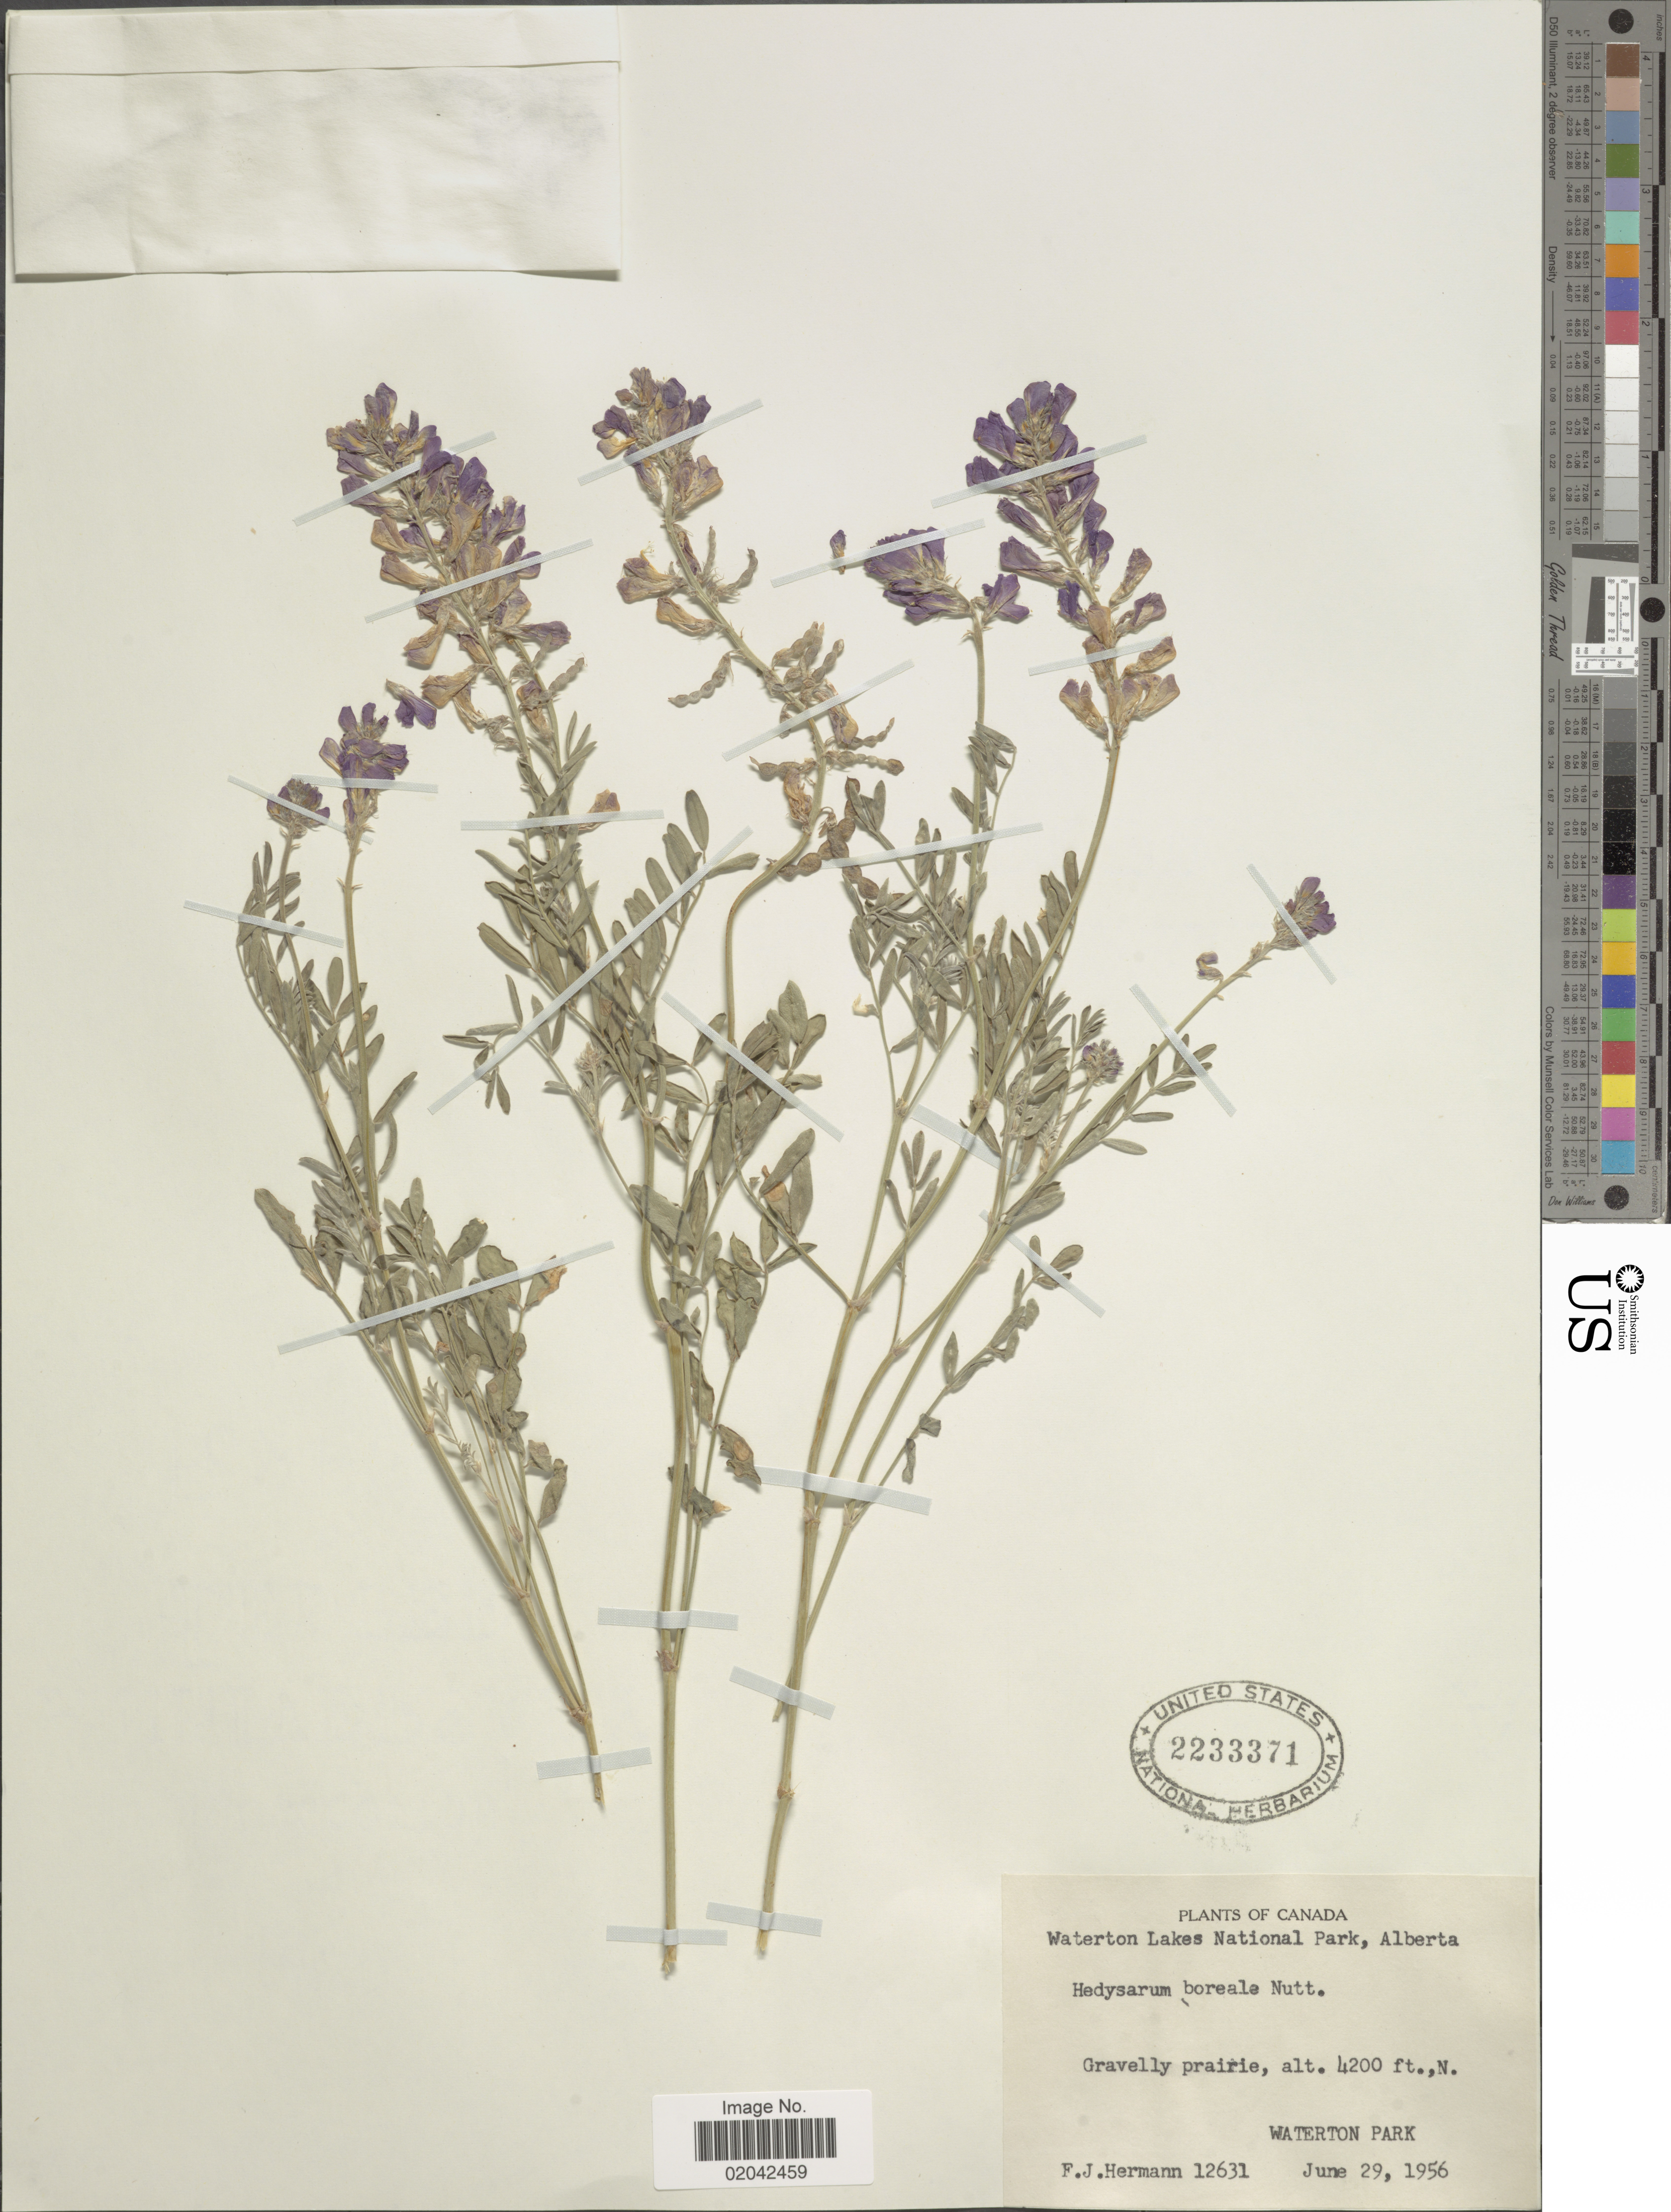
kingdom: Plantae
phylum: Tracheophyta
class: Magnoliopsida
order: Fabales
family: Fabaceae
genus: Hedysarum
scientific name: Hedysarum boreale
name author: Nutt.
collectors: F. J. Hermann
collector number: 12631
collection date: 1956-06-29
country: Canada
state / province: Alberta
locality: Waterton Lakes National Park, N Waterton Park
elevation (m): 1280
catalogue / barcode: US 2233371